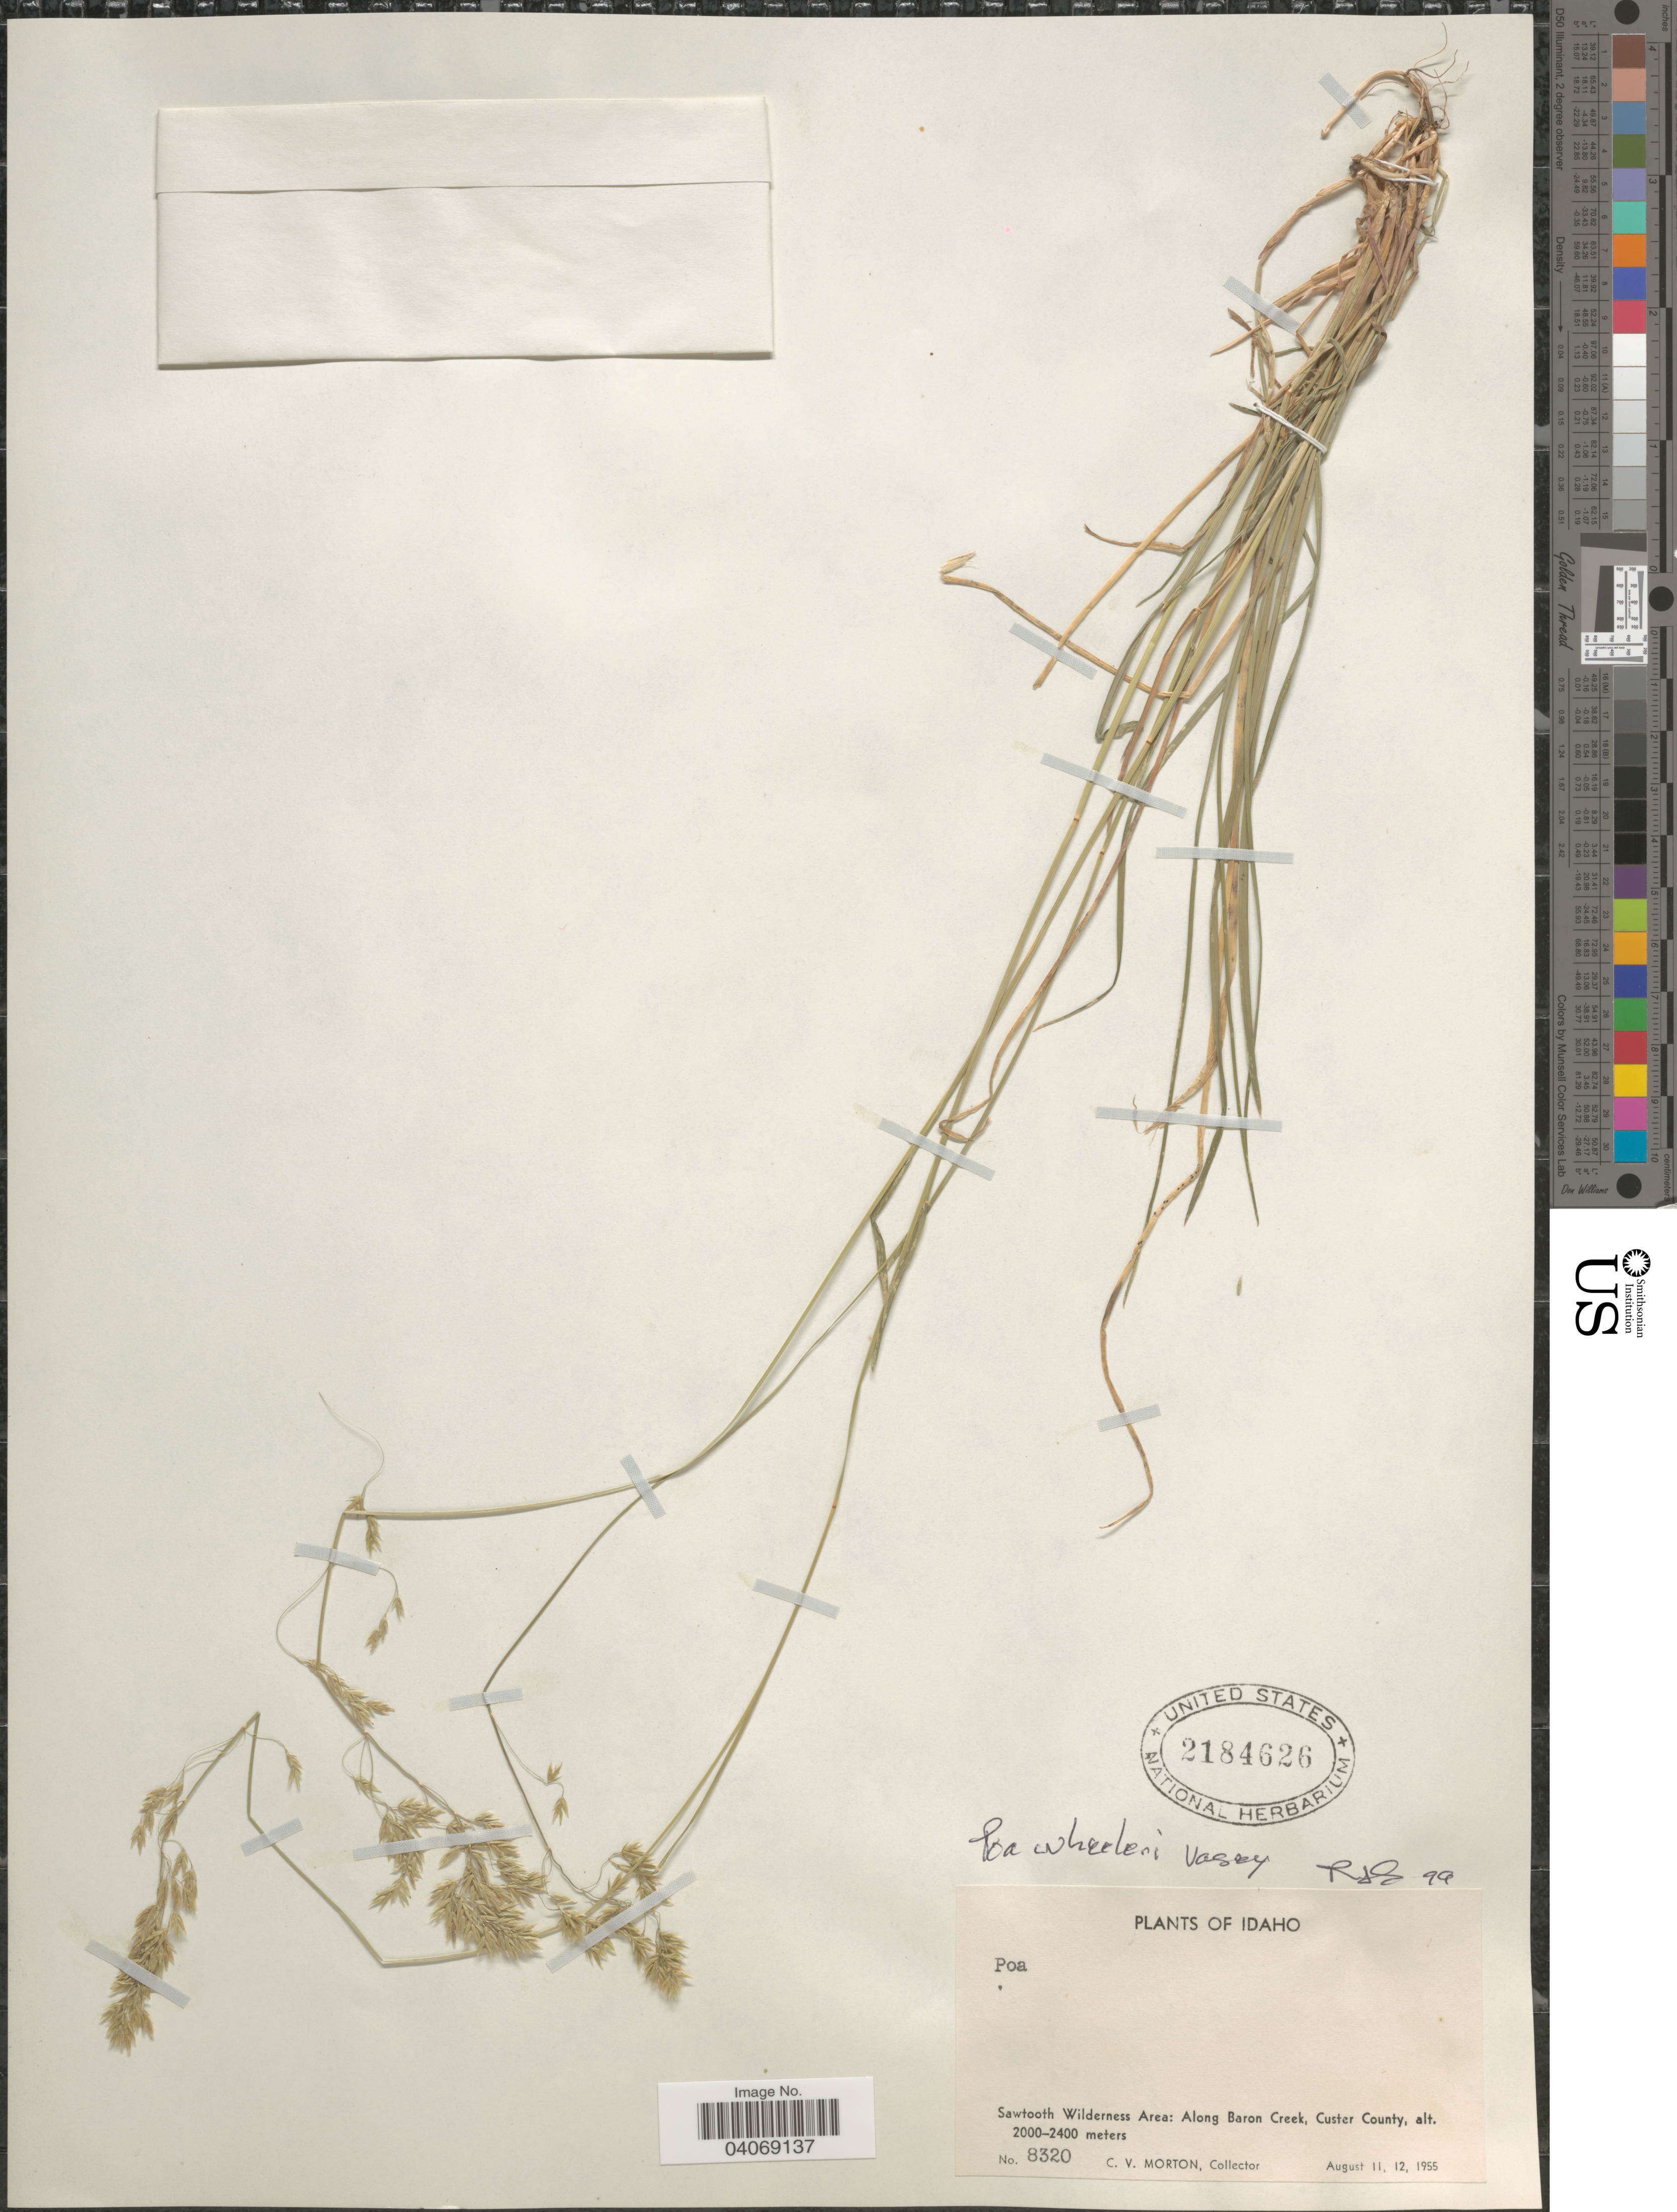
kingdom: Plantae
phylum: Tracheophyta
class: Liliopsida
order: Poales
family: Poaceae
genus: Poa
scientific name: Poa wheeleri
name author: Vasey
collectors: C. V. Morton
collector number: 8320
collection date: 1955-08-11/1955-08-12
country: United States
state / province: Idaho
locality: Sawtooth Wilderness Area: Along Baron Creek, Custer County.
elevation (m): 2000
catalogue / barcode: US 2184626